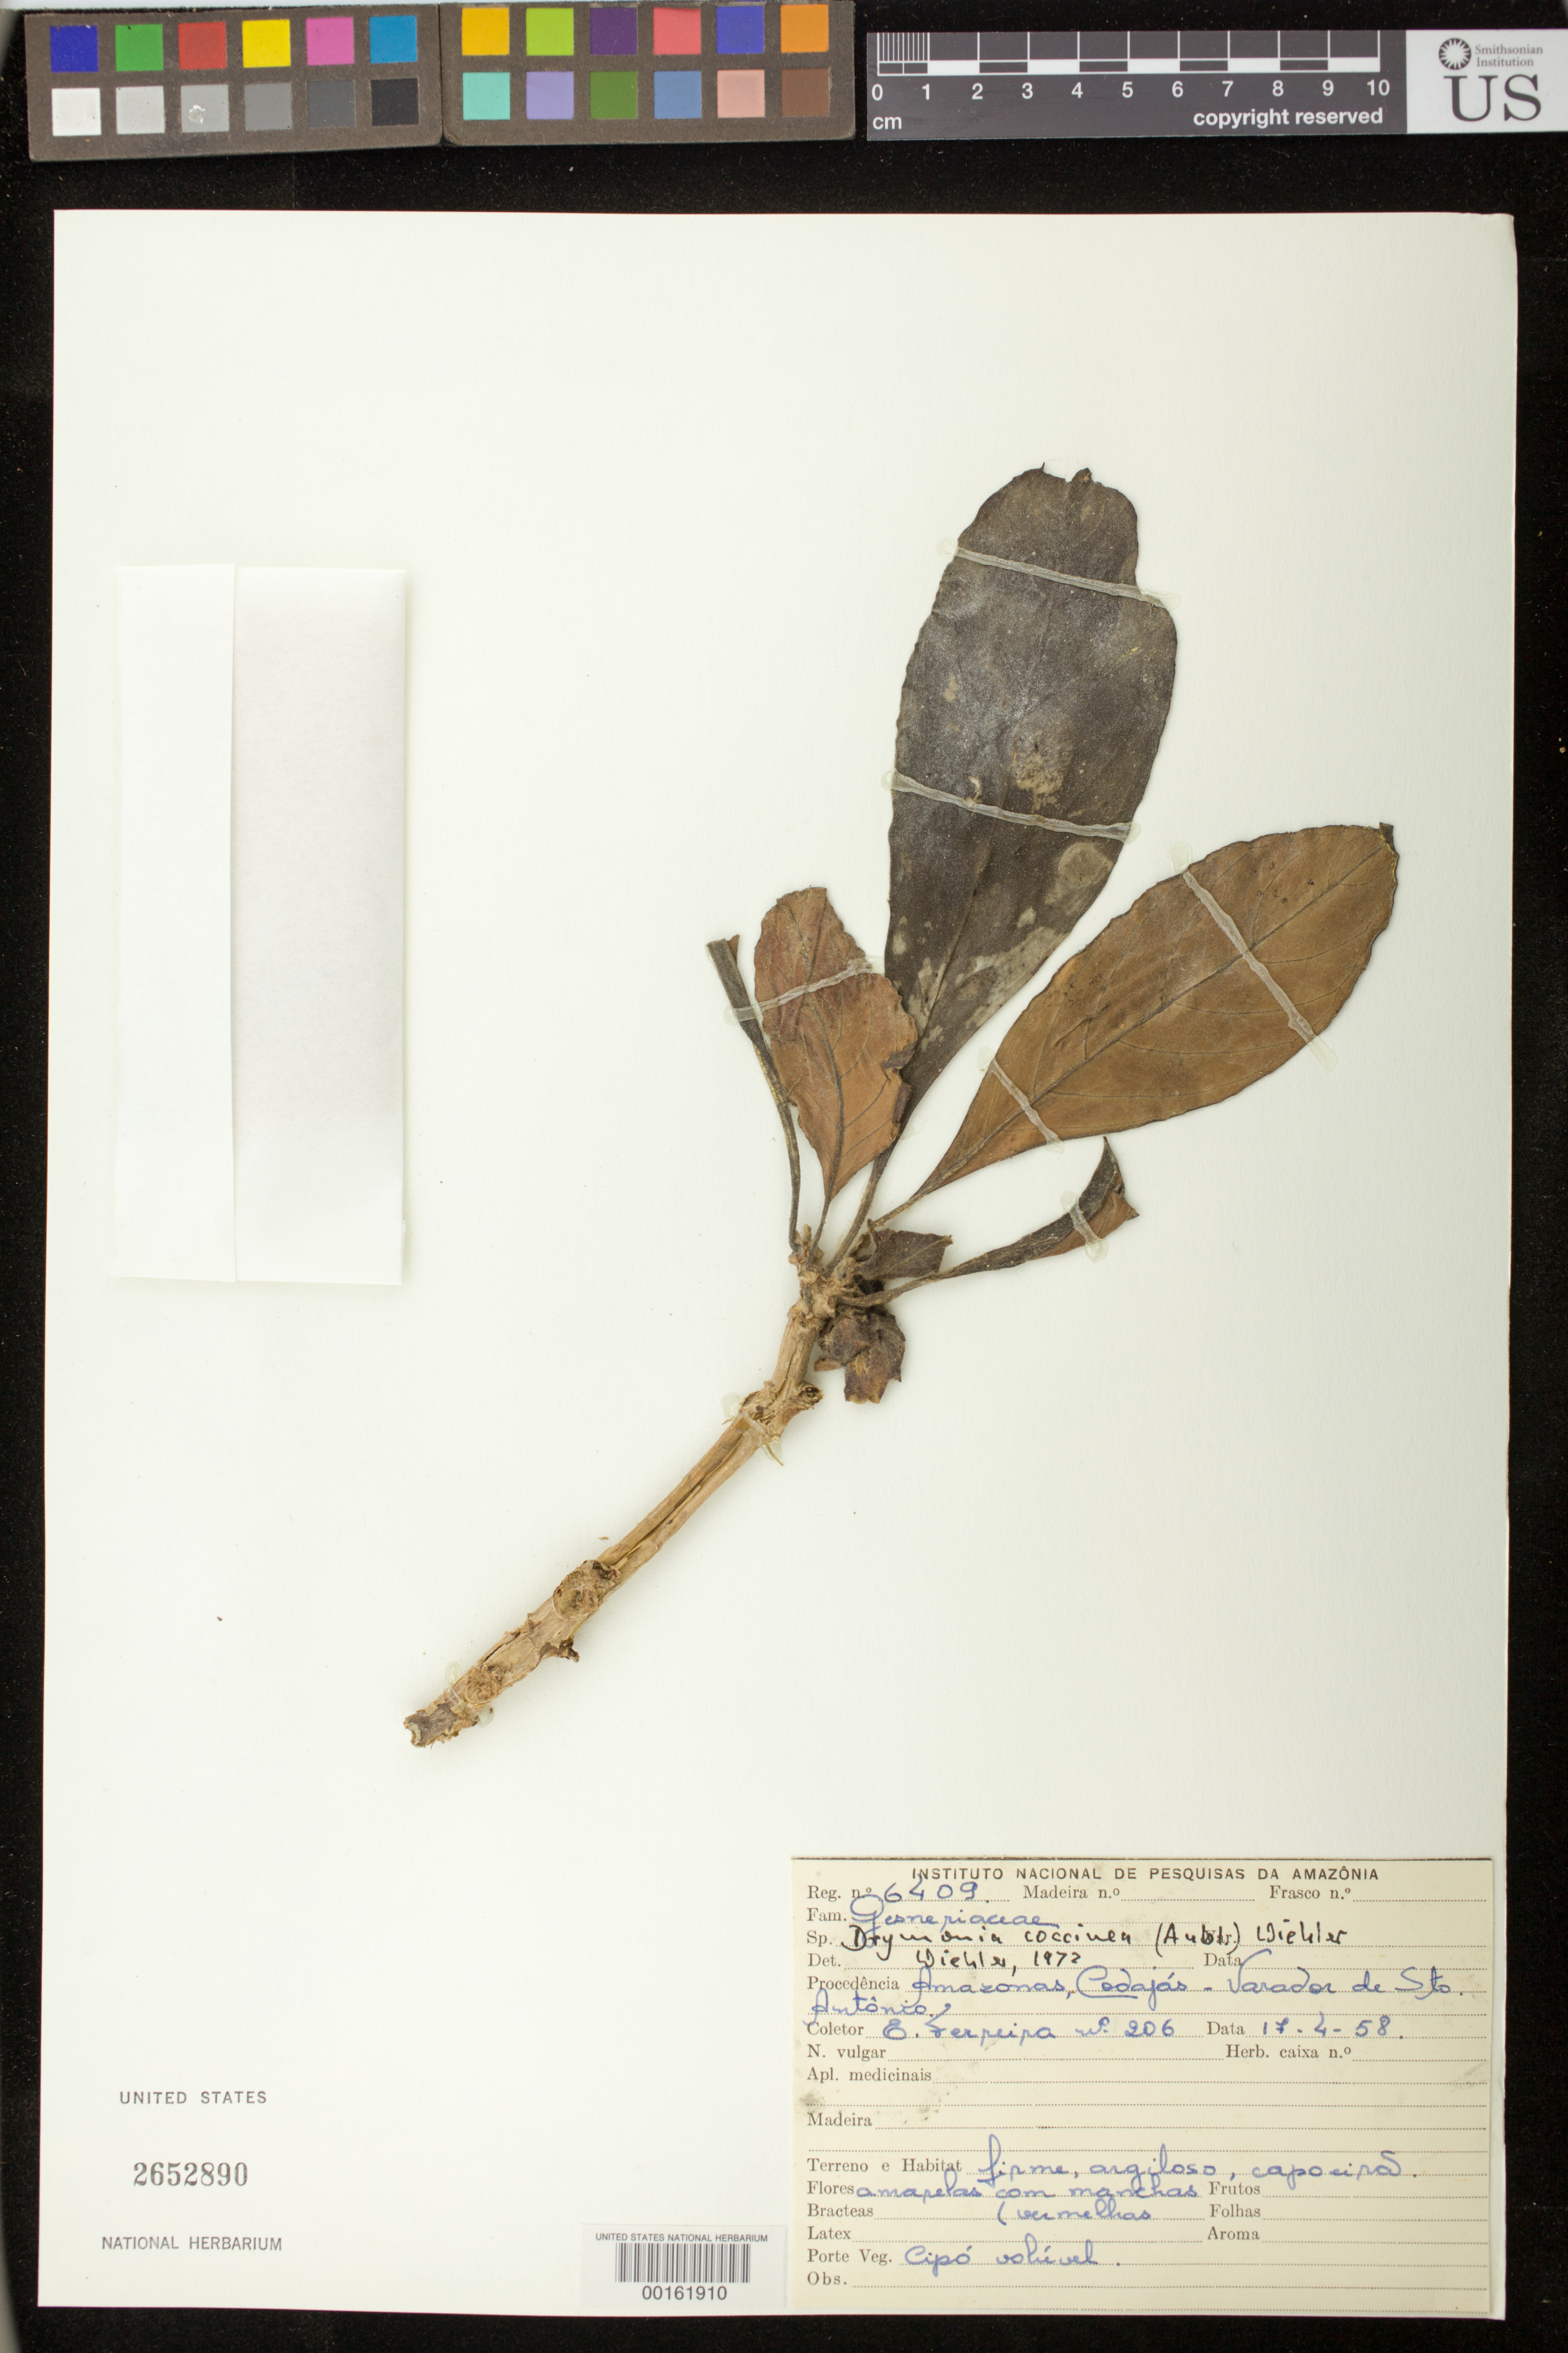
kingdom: Plantae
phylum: Tracheophyta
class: Magnoliopsida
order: Lamiales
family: Gesneriaceae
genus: Drymonia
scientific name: Drymonia coccinea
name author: (Aubl.) Wiehler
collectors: E. Ferreira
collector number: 206/ 6409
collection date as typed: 17 Apr 1958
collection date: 1958-04-17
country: Brazil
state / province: Amazonas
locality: Cedajas, varador of Sta Antonio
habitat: Firm, argillaceous poultry yard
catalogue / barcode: US 2652890